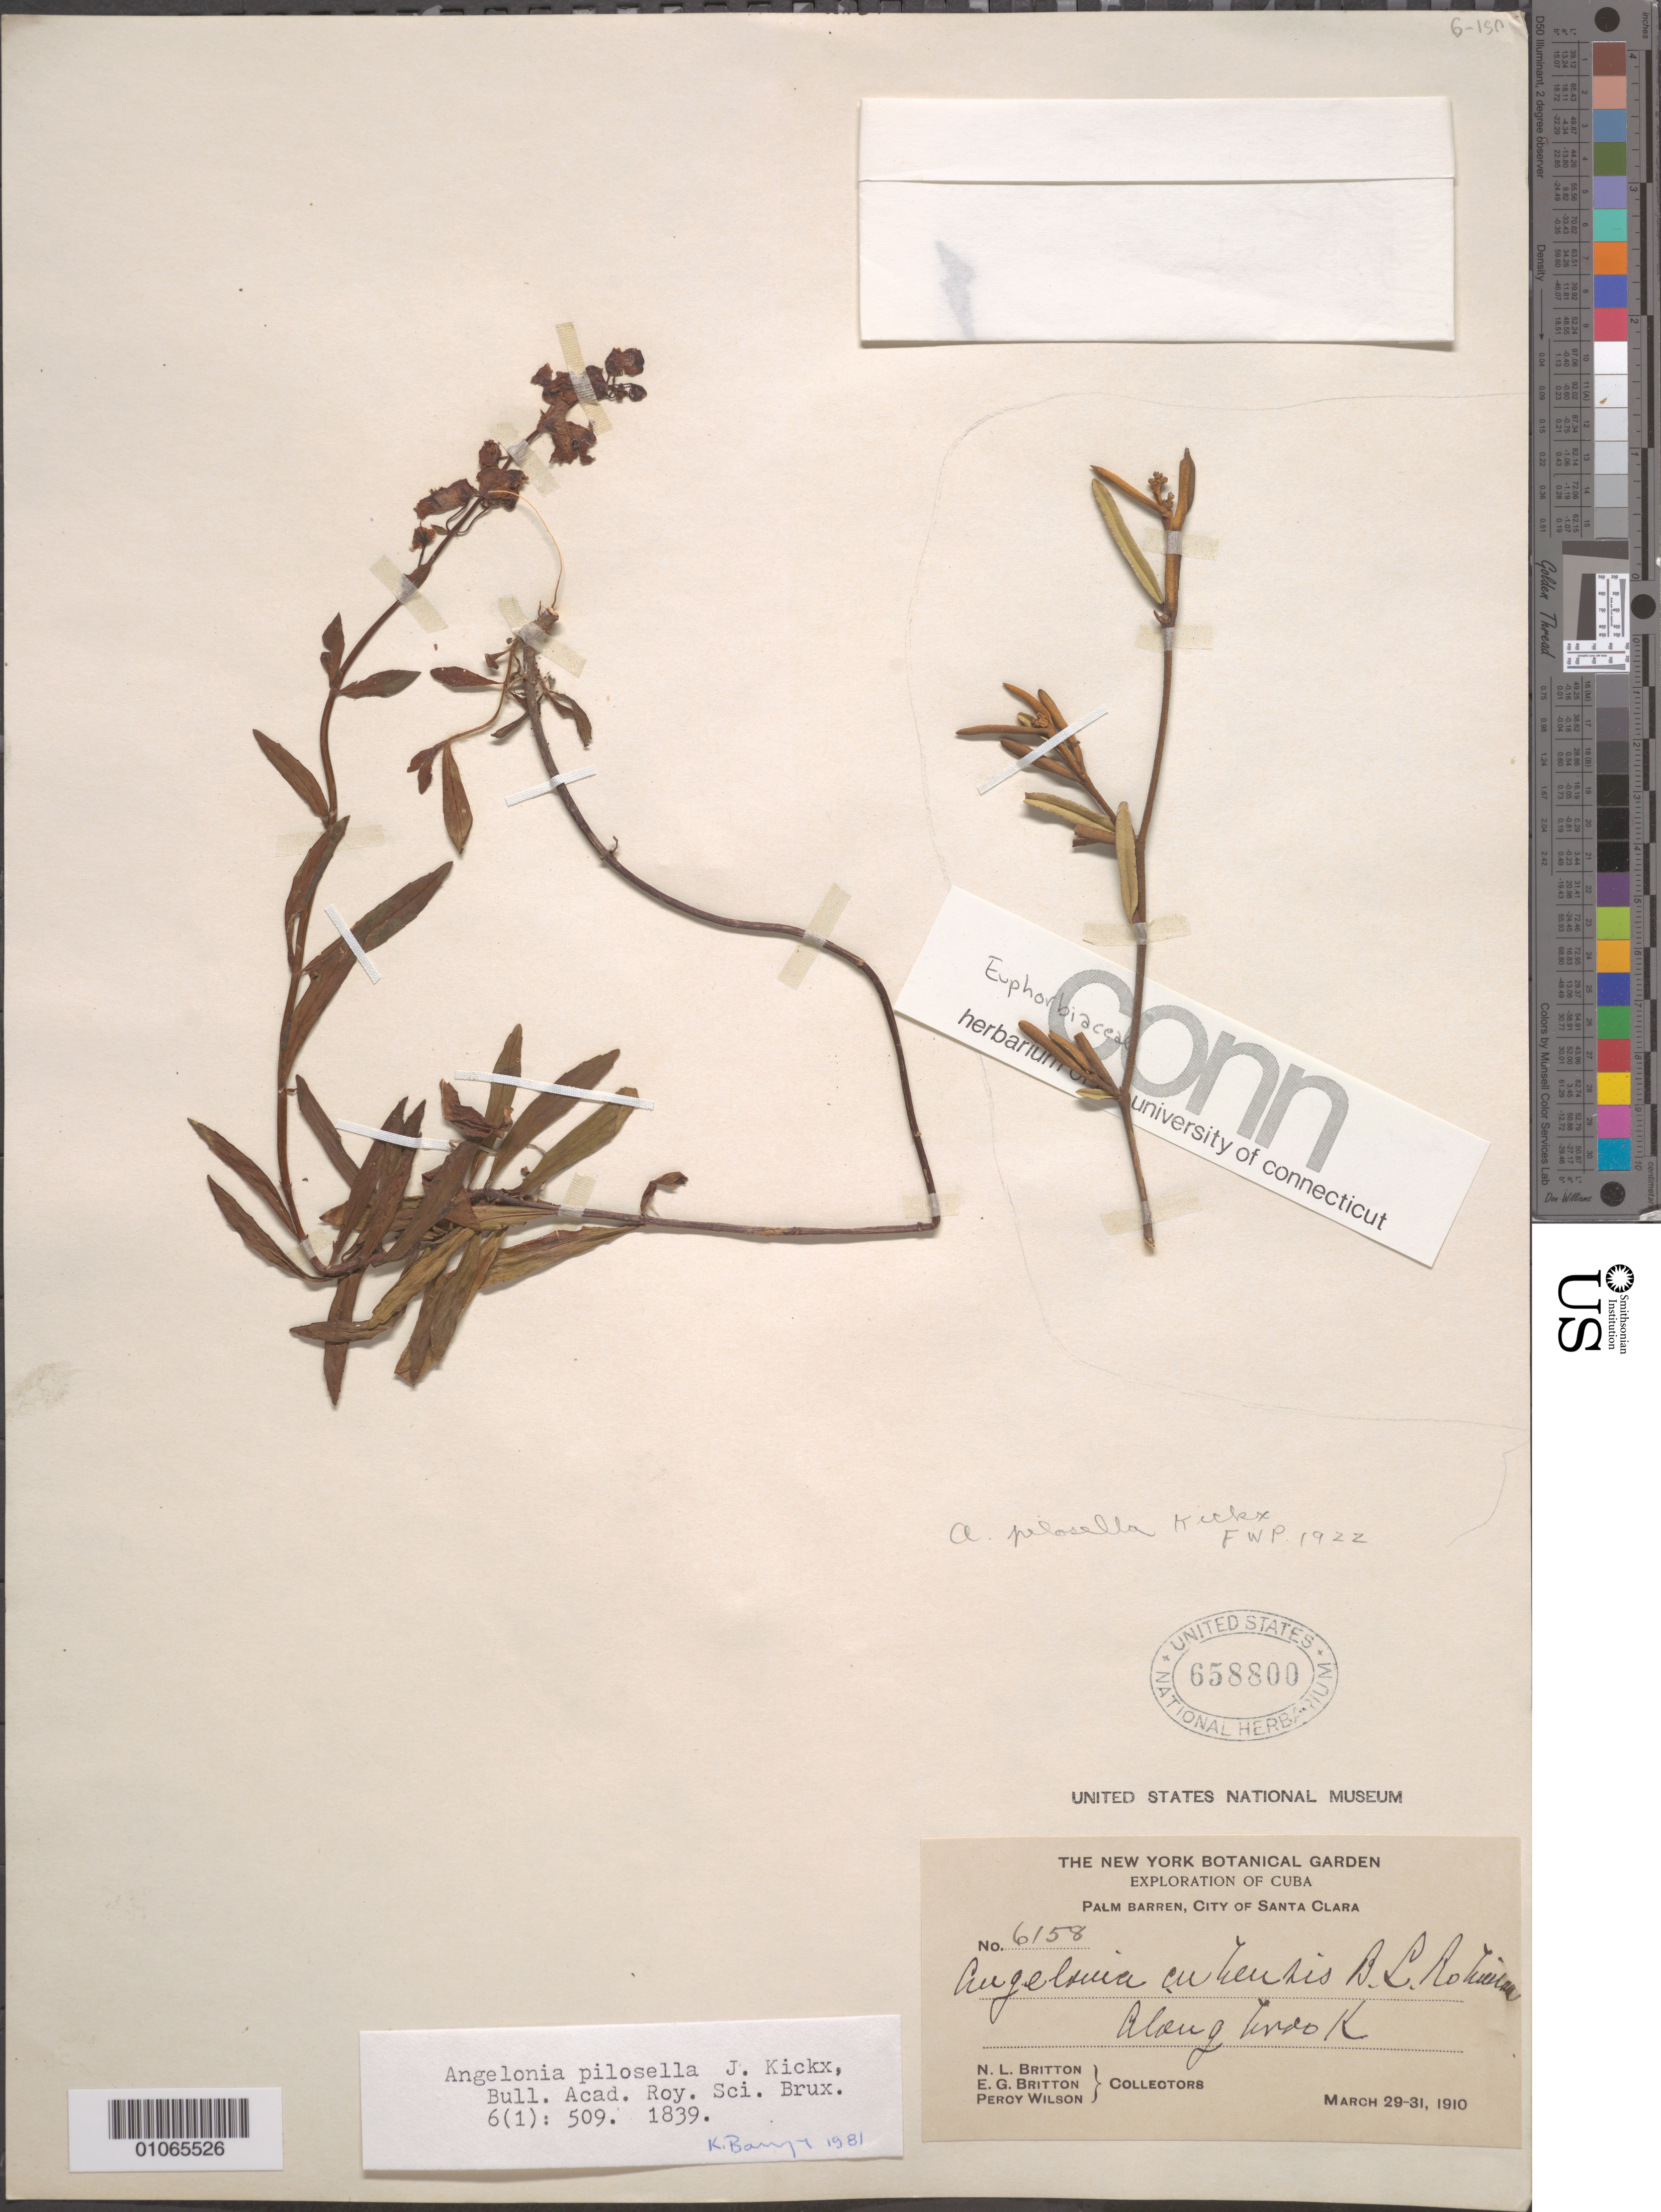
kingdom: Plantae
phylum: Tracheophyta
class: Magnoliopsida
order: Lamiales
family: Plantaginaceae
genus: Angelonia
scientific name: Angelonia pilosella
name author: J. Kickx f.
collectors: N. Britton, E. G. Britton & P. Wilson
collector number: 6158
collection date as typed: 29 Mar 1910 to 31 Mar 1910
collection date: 1910-03-29/1910-03-31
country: Cuba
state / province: Villa Clara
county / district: Santa Clara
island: Cuba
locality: Palm barrens, city of Santa Clara Along brook.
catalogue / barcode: US 658800